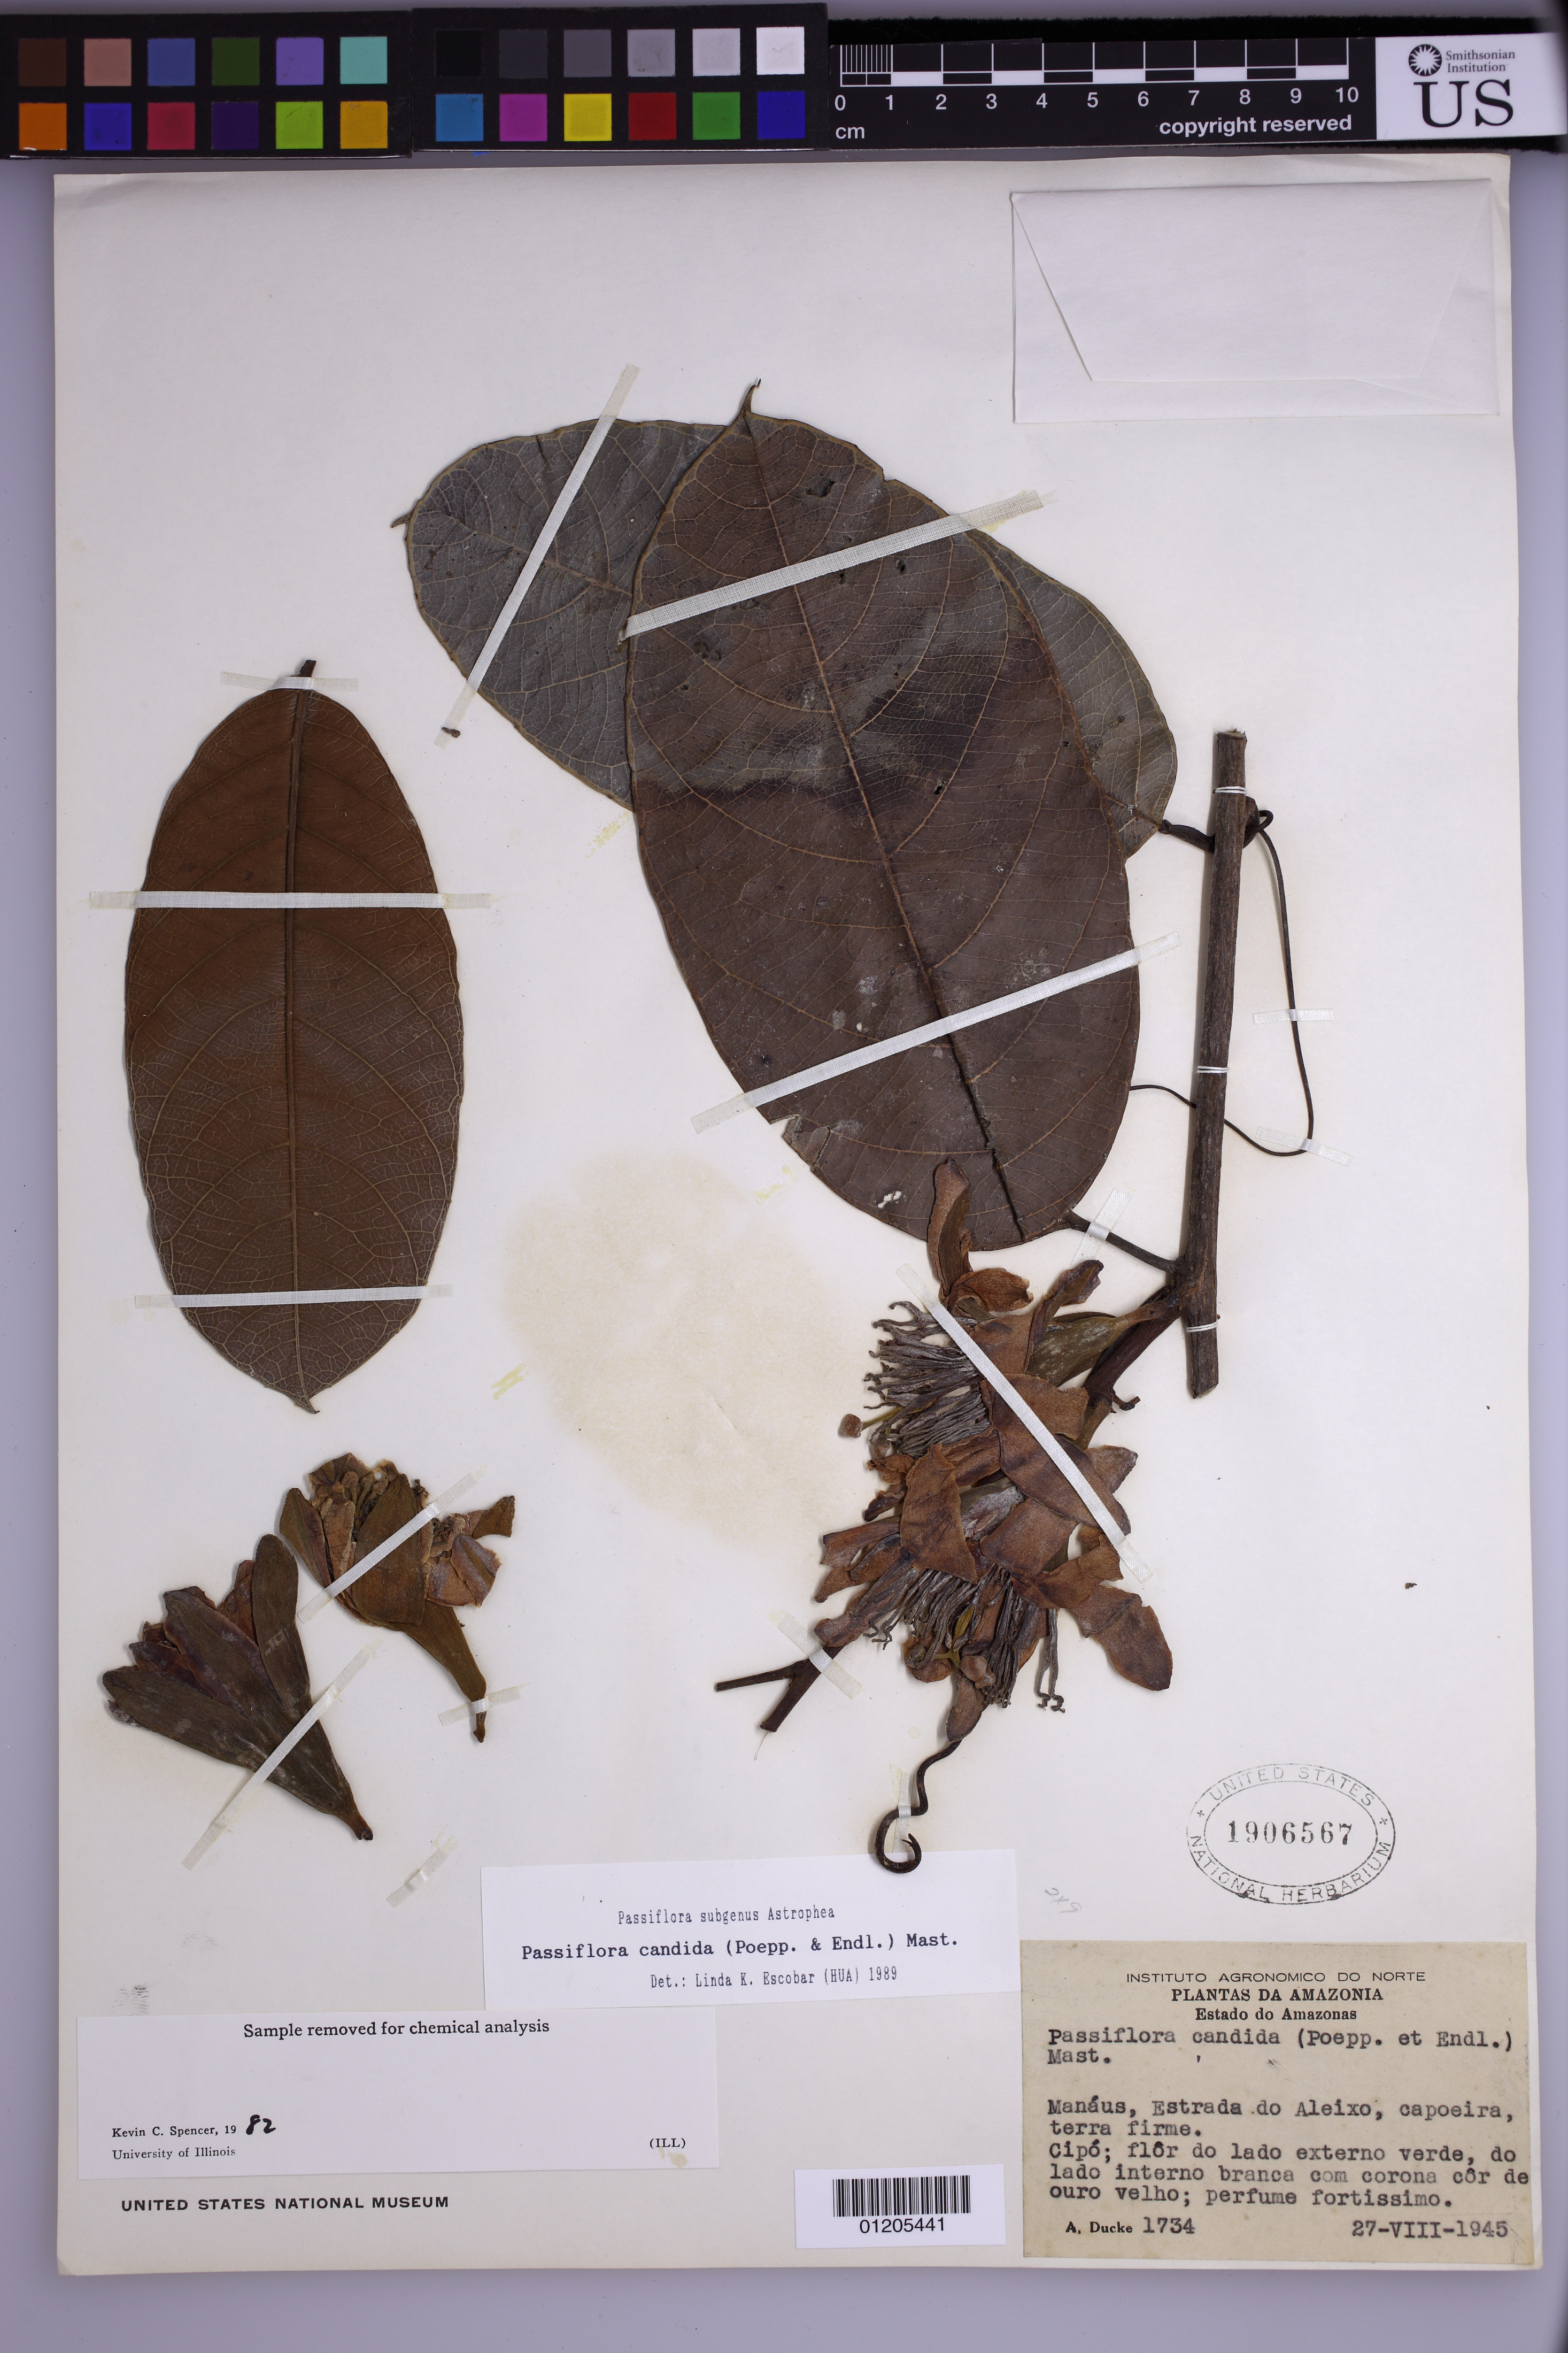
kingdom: Plantae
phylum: Tracheophyta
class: Magnoliopsida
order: Malpighiales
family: Passifloraceae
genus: Passiflora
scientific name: Passiflora candida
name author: (Poepp. & Endl.) Mast.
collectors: A. Ducke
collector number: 1734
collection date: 1945-08-27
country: Brazil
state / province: Amazonas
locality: Manaus, Estrada do Aleixo, capoeira, terra firme.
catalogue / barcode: US 1906567